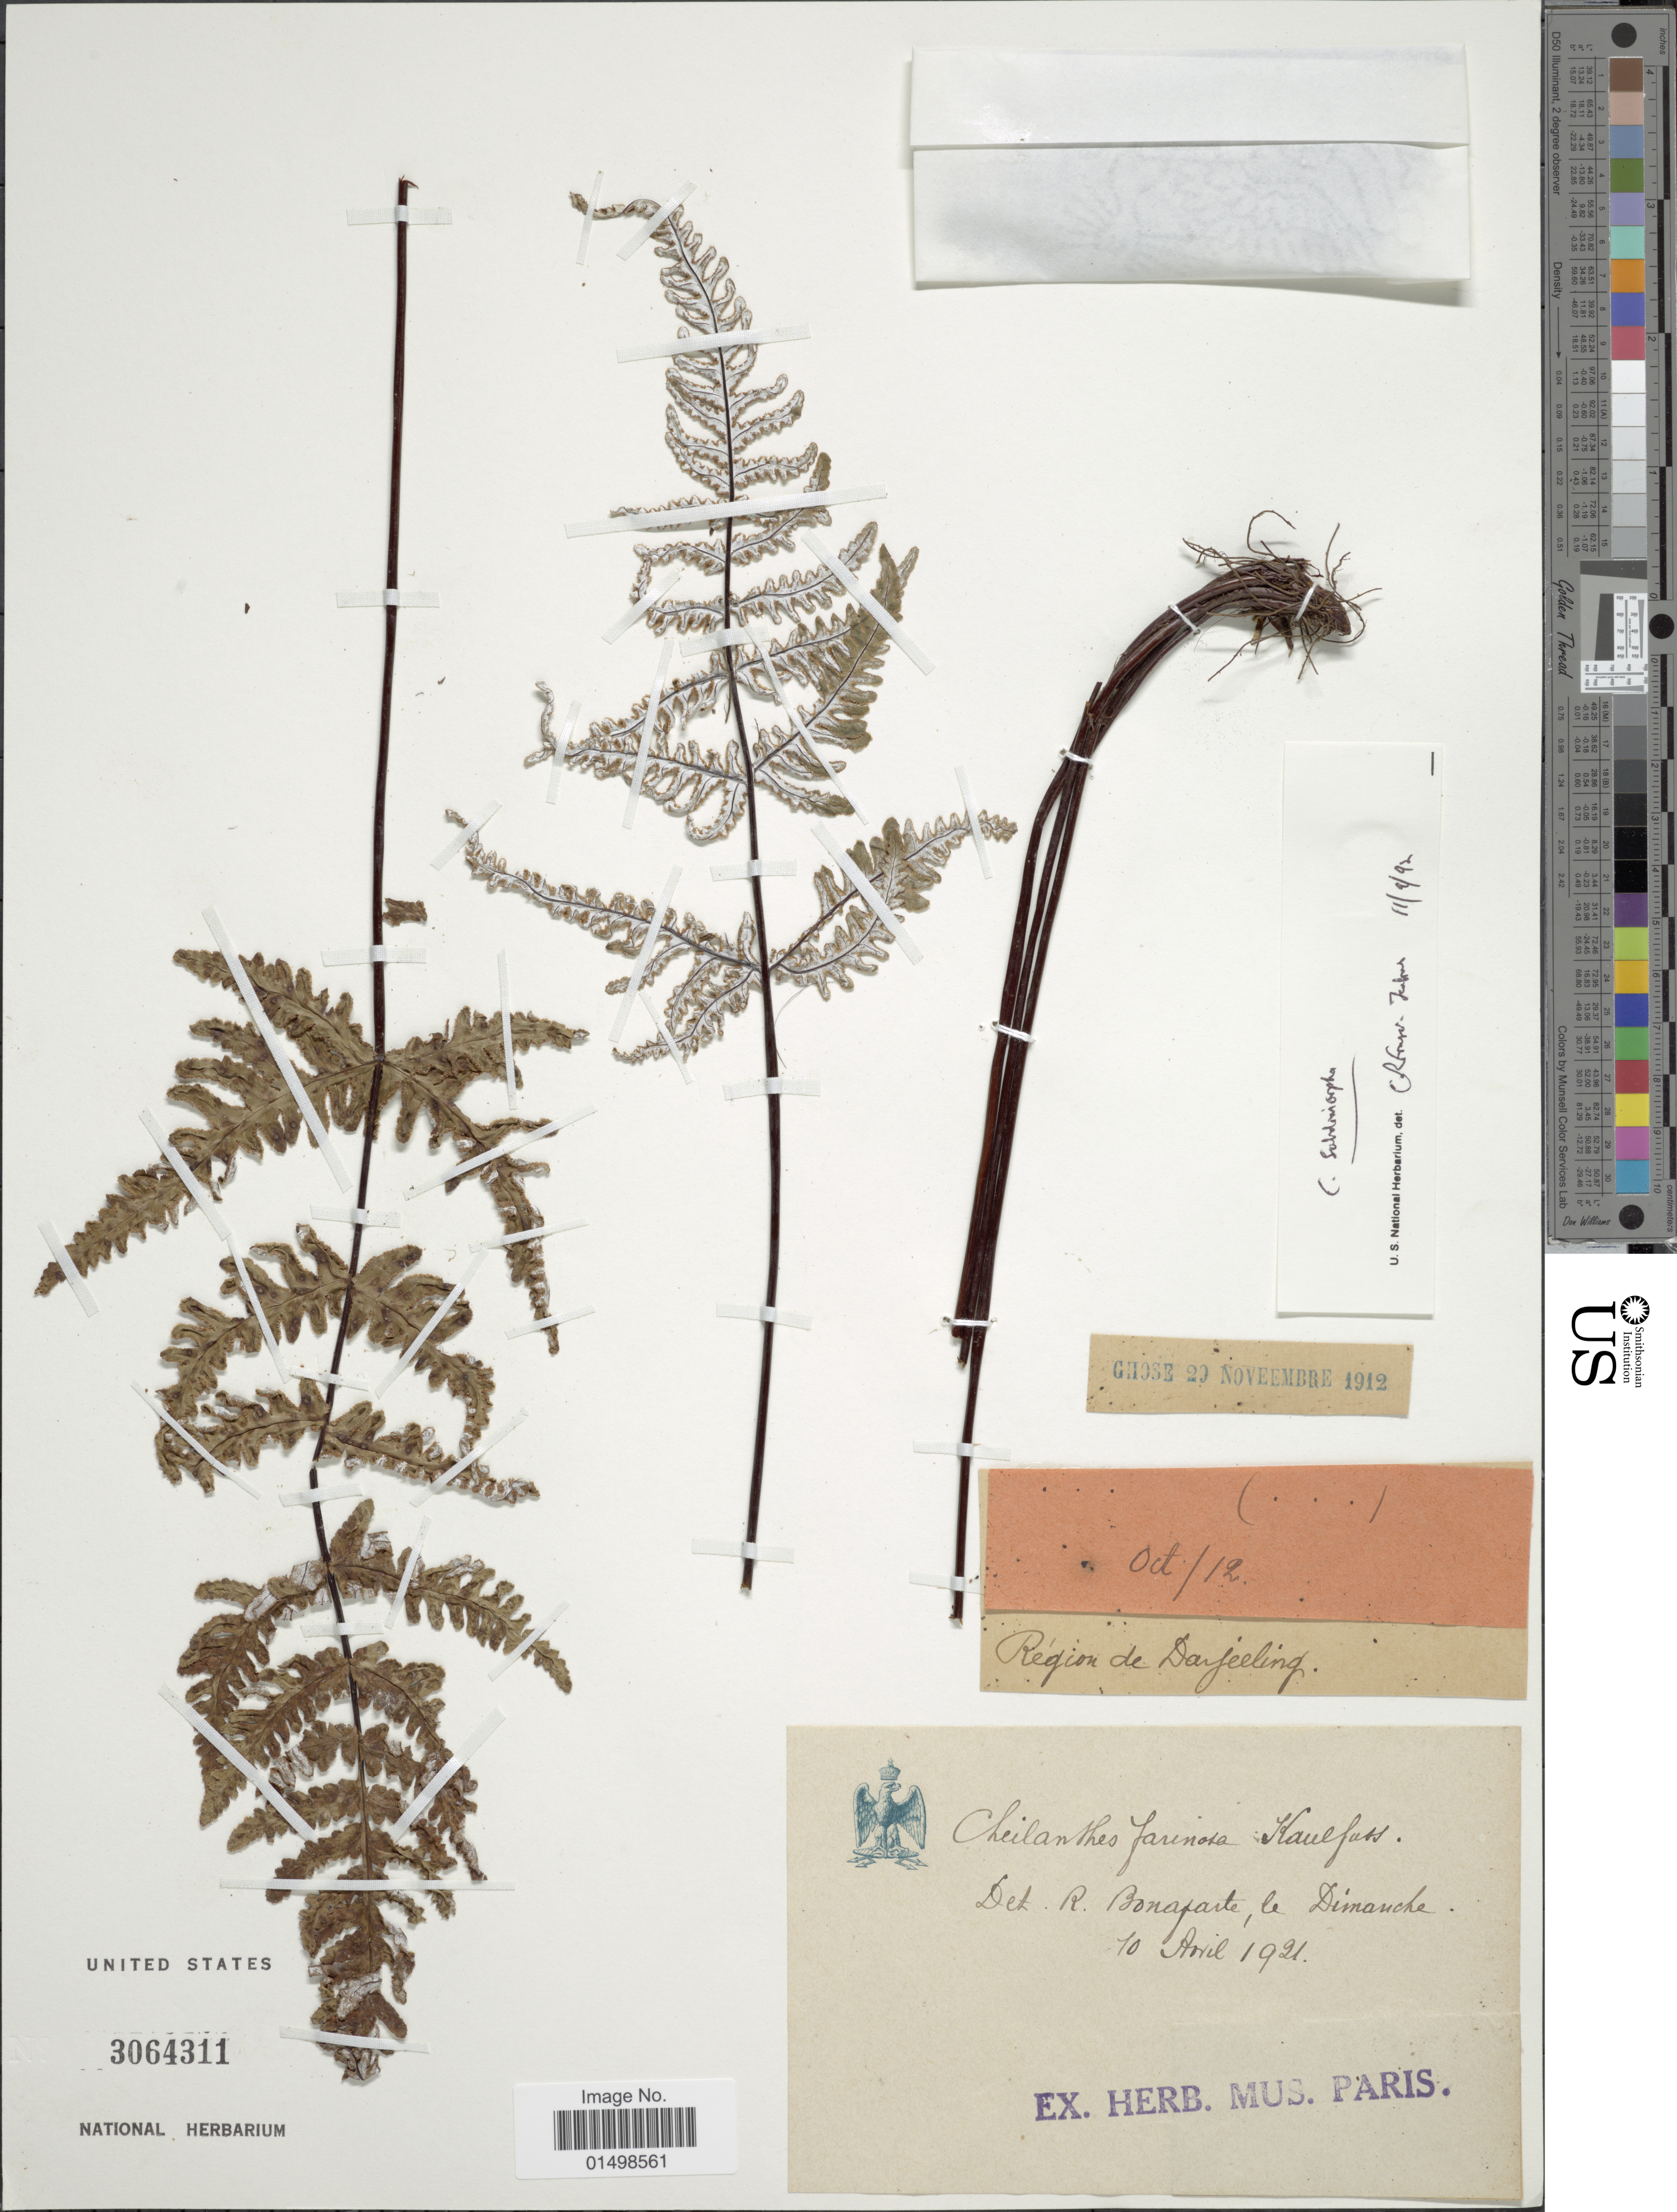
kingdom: Plantae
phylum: Tracheophyta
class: Polypodiopsida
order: Polypodiales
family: Pteridaceae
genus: Aleuritopteris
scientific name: Aleuritopteris farinosa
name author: (Forssk.) Fée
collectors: ex herb. Mus. Paris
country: India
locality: Region de Darjeeling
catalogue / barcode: US 3064311